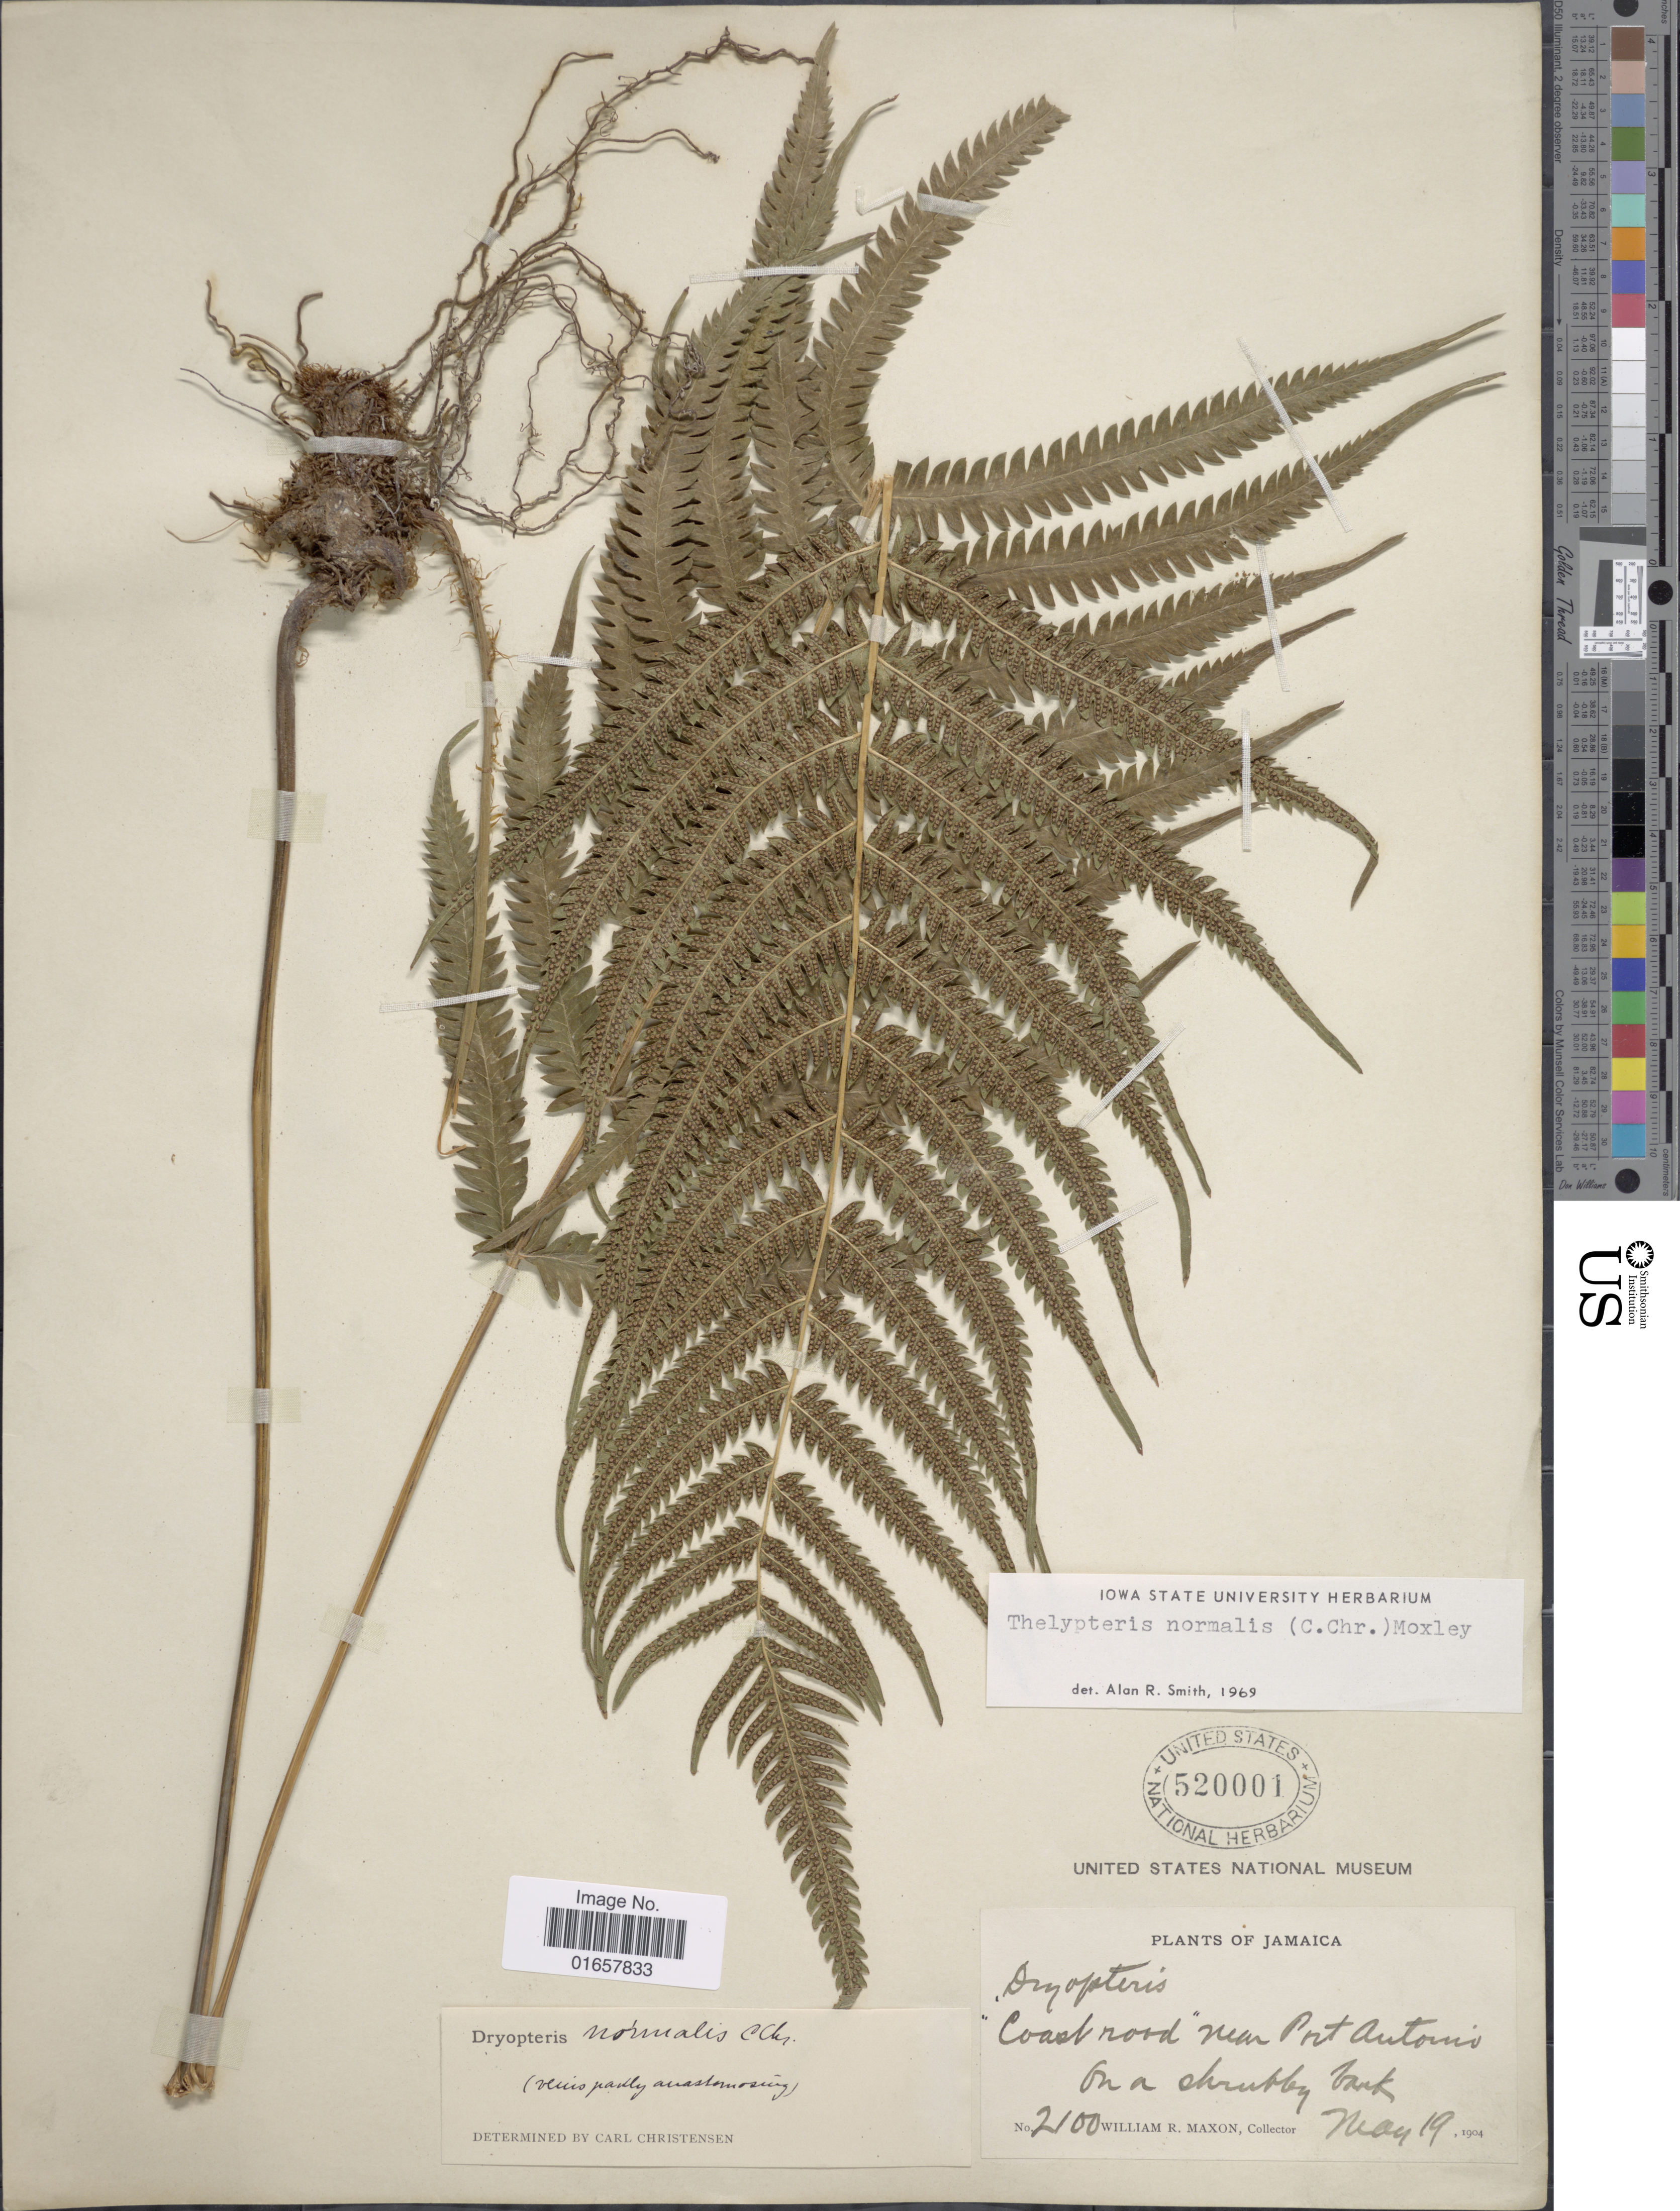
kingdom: Plantae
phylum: Tracheophyta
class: Polypodiopsida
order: Polypodiales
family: Thelypteridaceae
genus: Christella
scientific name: Christella kunthii comb. ined.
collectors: W. R. Maxon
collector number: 2100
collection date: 1904-05-19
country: Jamaica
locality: Jamaica, Coast Road, near Port Antonio.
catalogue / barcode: US 52001